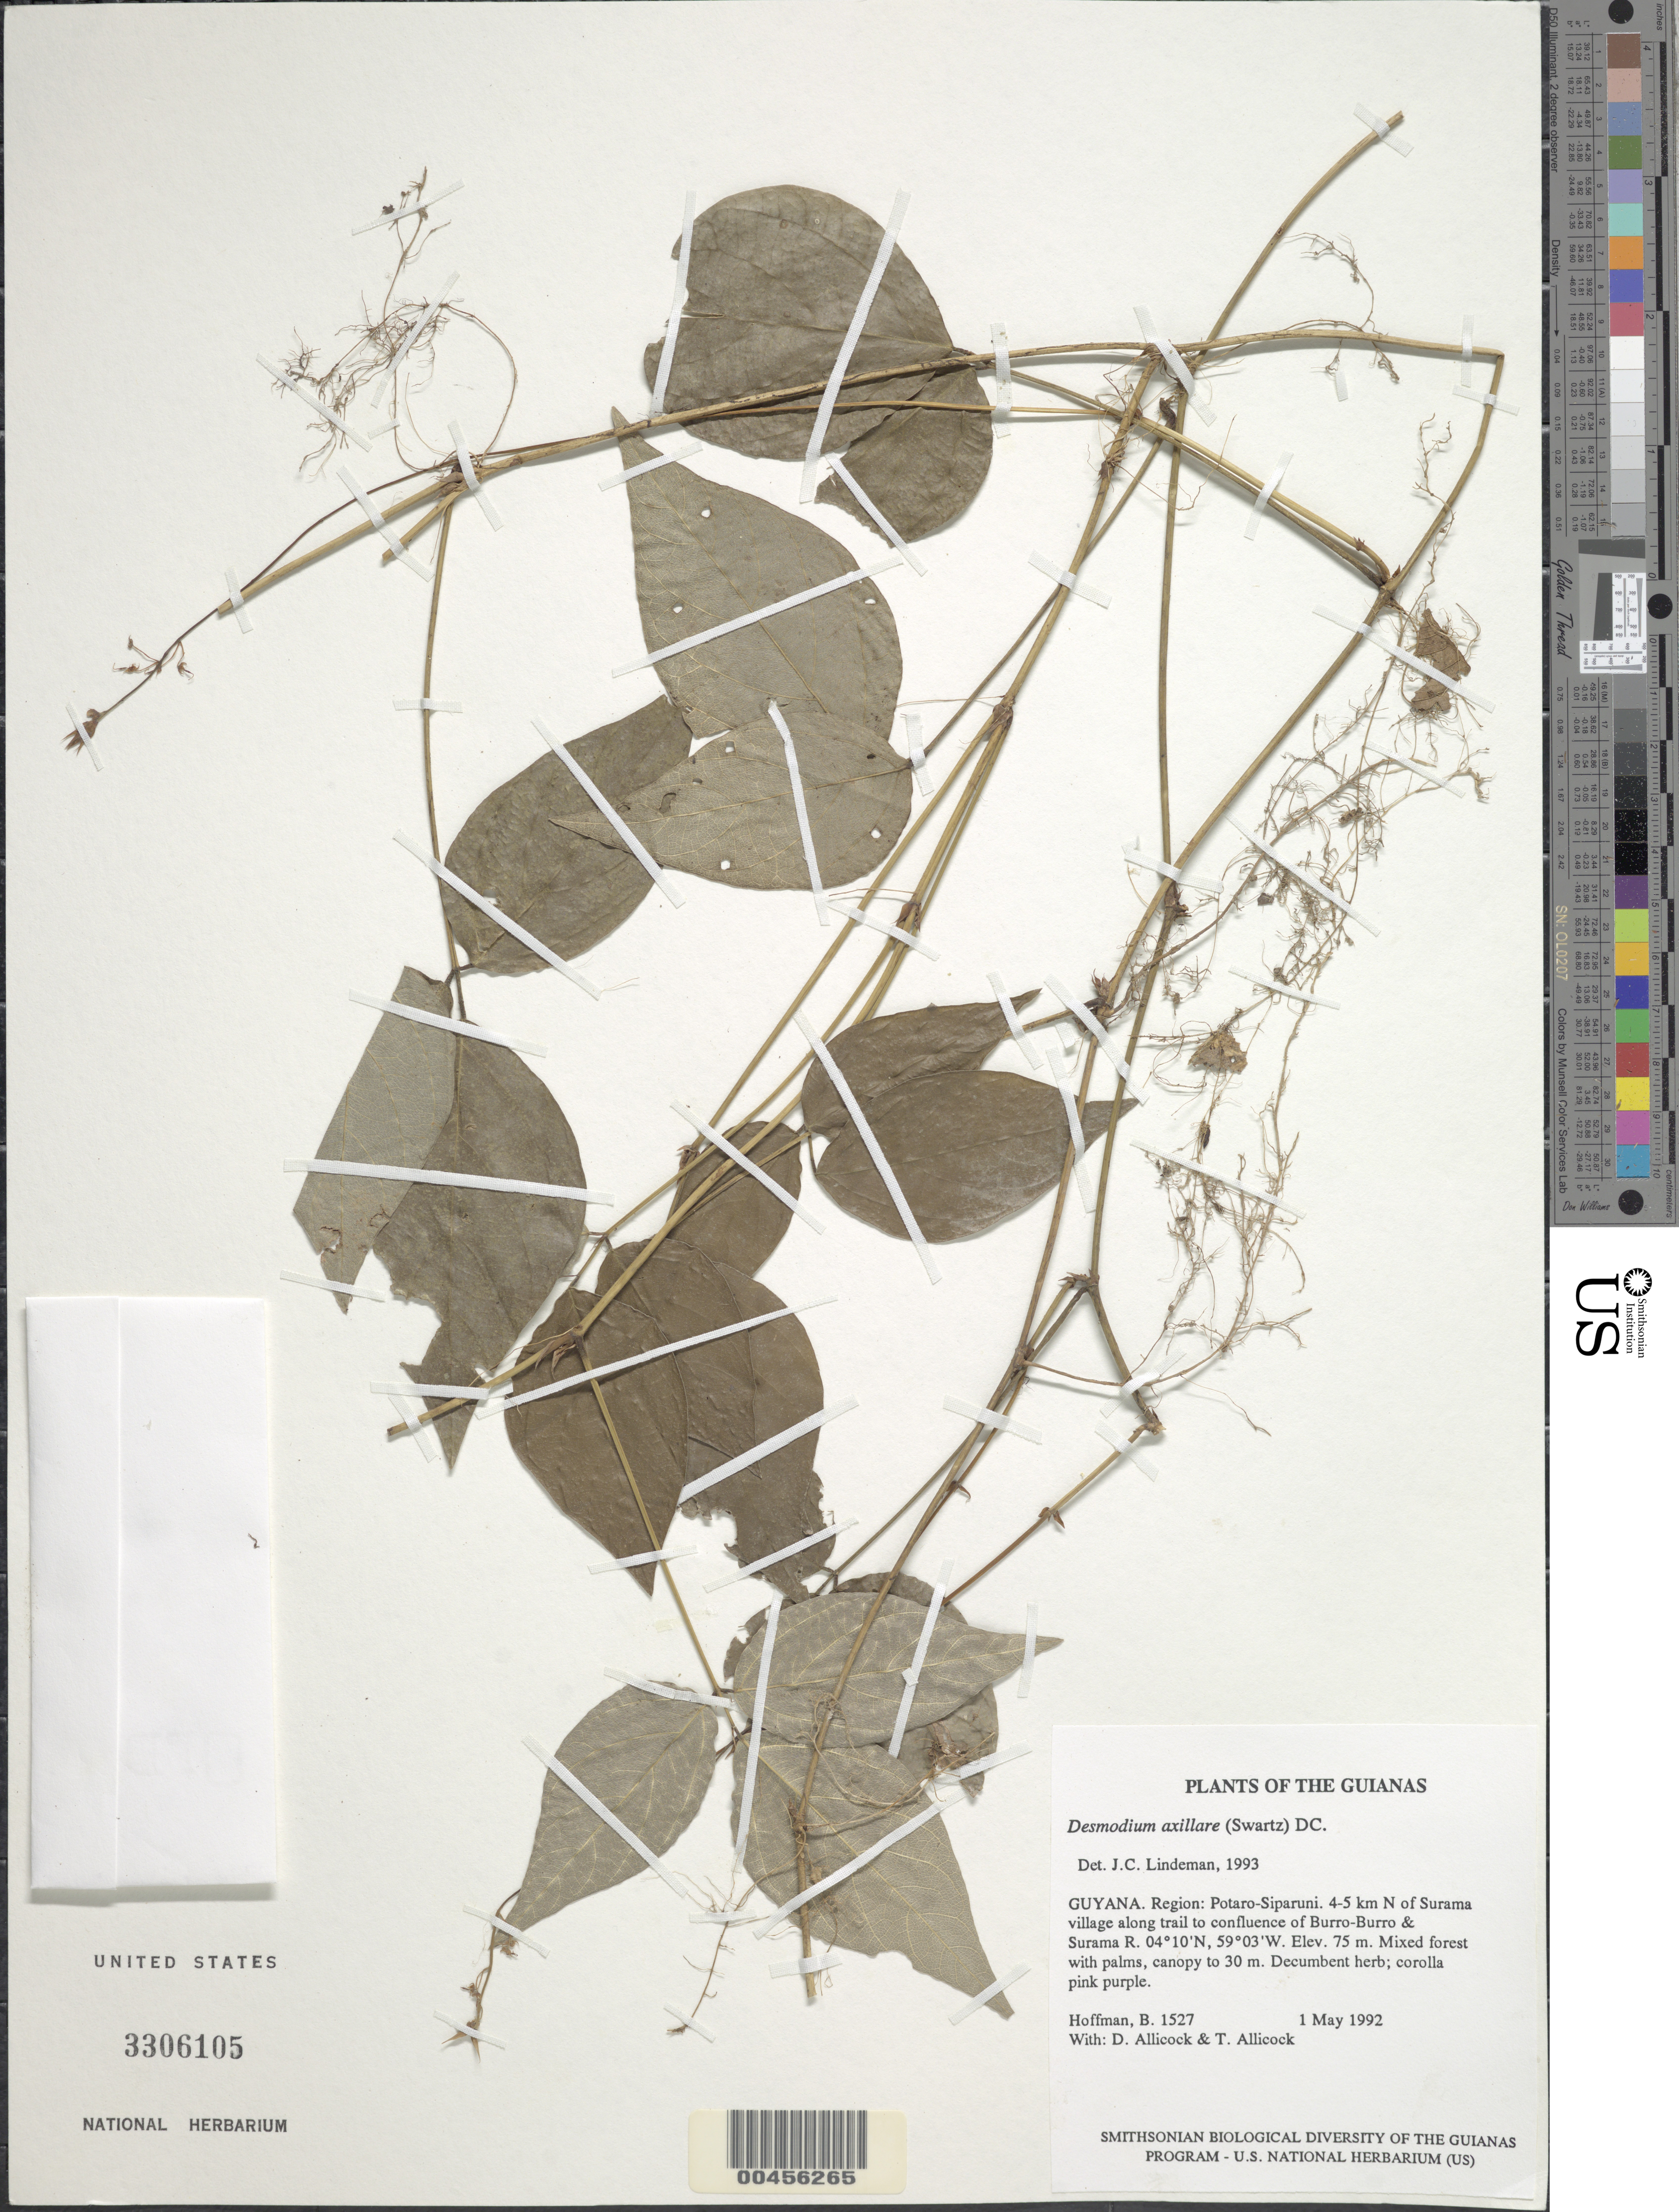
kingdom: Plantae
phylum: Tracheophyta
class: Magnoliopsida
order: Fabales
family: Fabaceae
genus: Desmodium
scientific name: Desmodium axillare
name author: (Sw.) DC.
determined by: Barneby, Rupert C., (NY)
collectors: B. Hoffman, D. Allicock & T. Allicock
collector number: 1527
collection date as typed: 1 May 1992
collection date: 1992-05-01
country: Guyana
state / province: Potaro-Siparuni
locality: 4-5 km N of Surama village along trail to confluence of Burro-Burro & Surama Rivers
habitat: Mixed forest with palms, canopy to 30 m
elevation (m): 75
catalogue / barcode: US 3306105